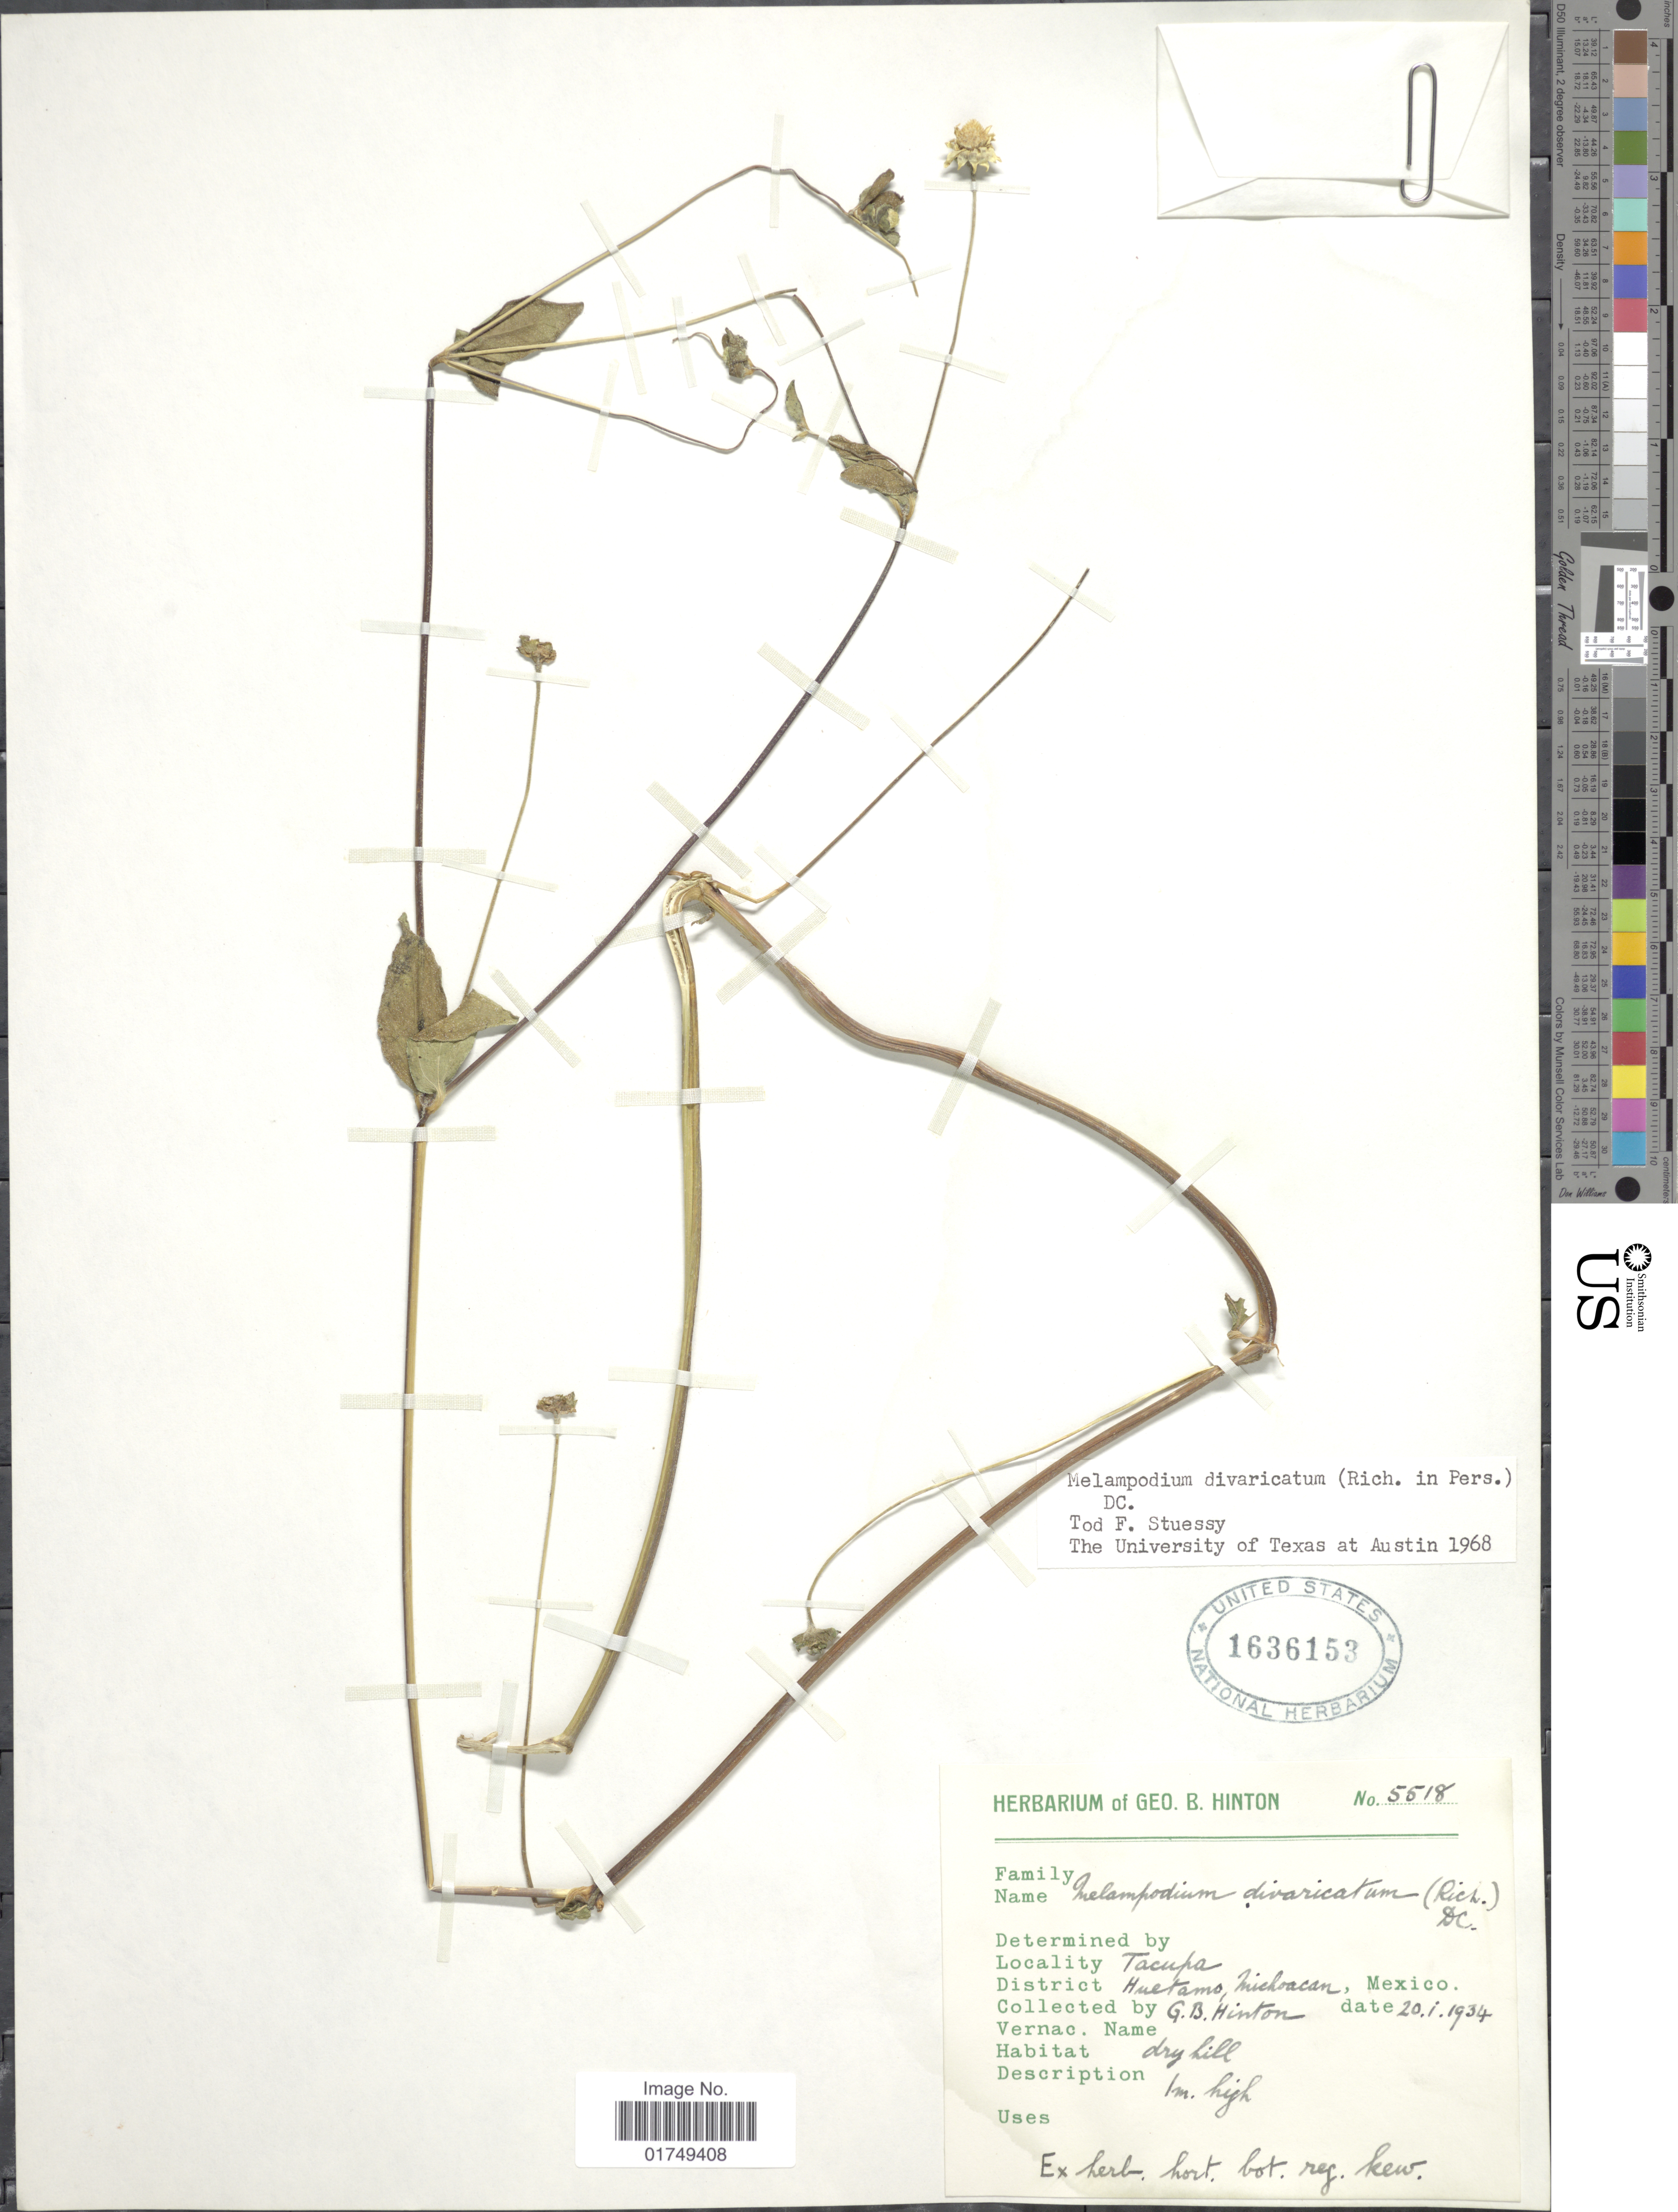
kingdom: Plantae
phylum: Tracheophyta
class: Magnoliopsida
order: Asterales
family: Asteraceae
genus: Melampodium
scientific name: Melampodium divaricatum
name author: (Rich.) DC.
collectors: G. B. Hinton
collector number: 5518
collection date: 1934-01-20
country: Mexico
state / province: Michoacán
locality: Tacupa, District Huetamo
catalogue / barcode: US 1636153